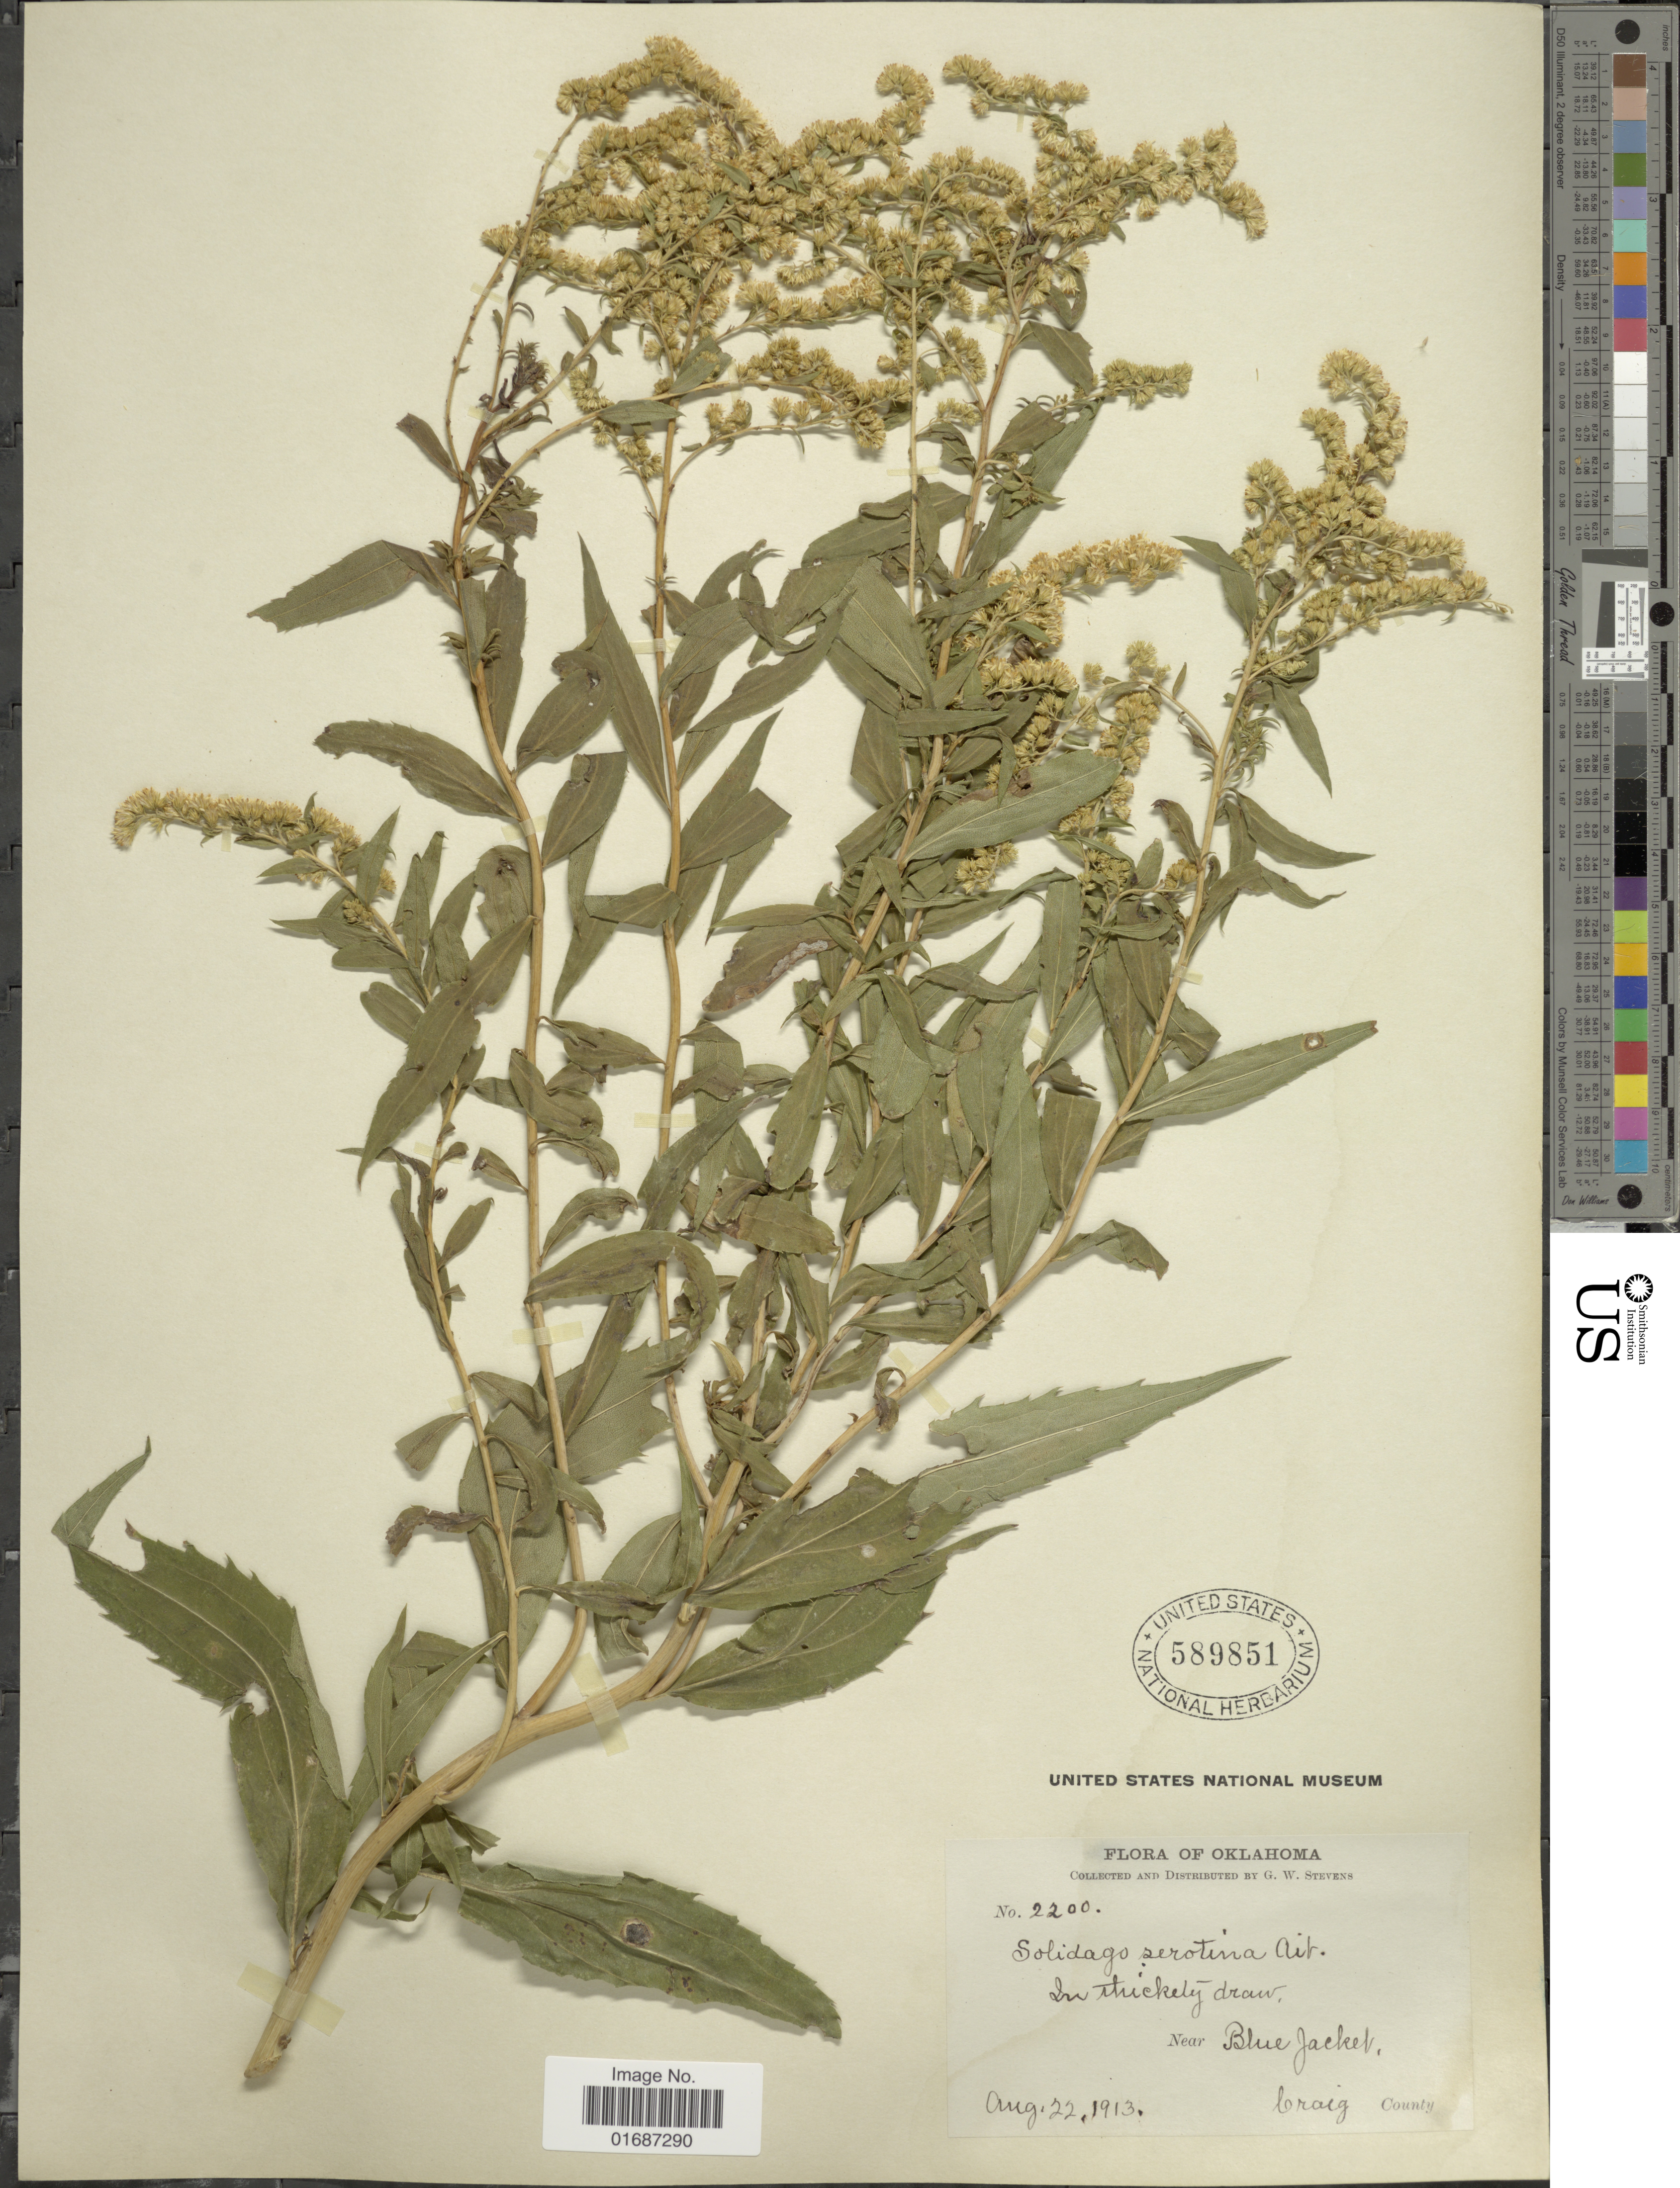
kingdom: Plantae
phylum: Tracheophyta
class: Magnoliopsida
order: Asterales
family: Asteraceae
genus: Solidago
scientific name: Solidago gigantea var. leiophylla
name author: Fernald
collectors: G. W. Stevens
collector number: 2200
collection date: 1913-08-22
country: United States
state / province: Oklahoma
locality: Near Blue Jacket, Craig County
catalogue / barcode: US 589851